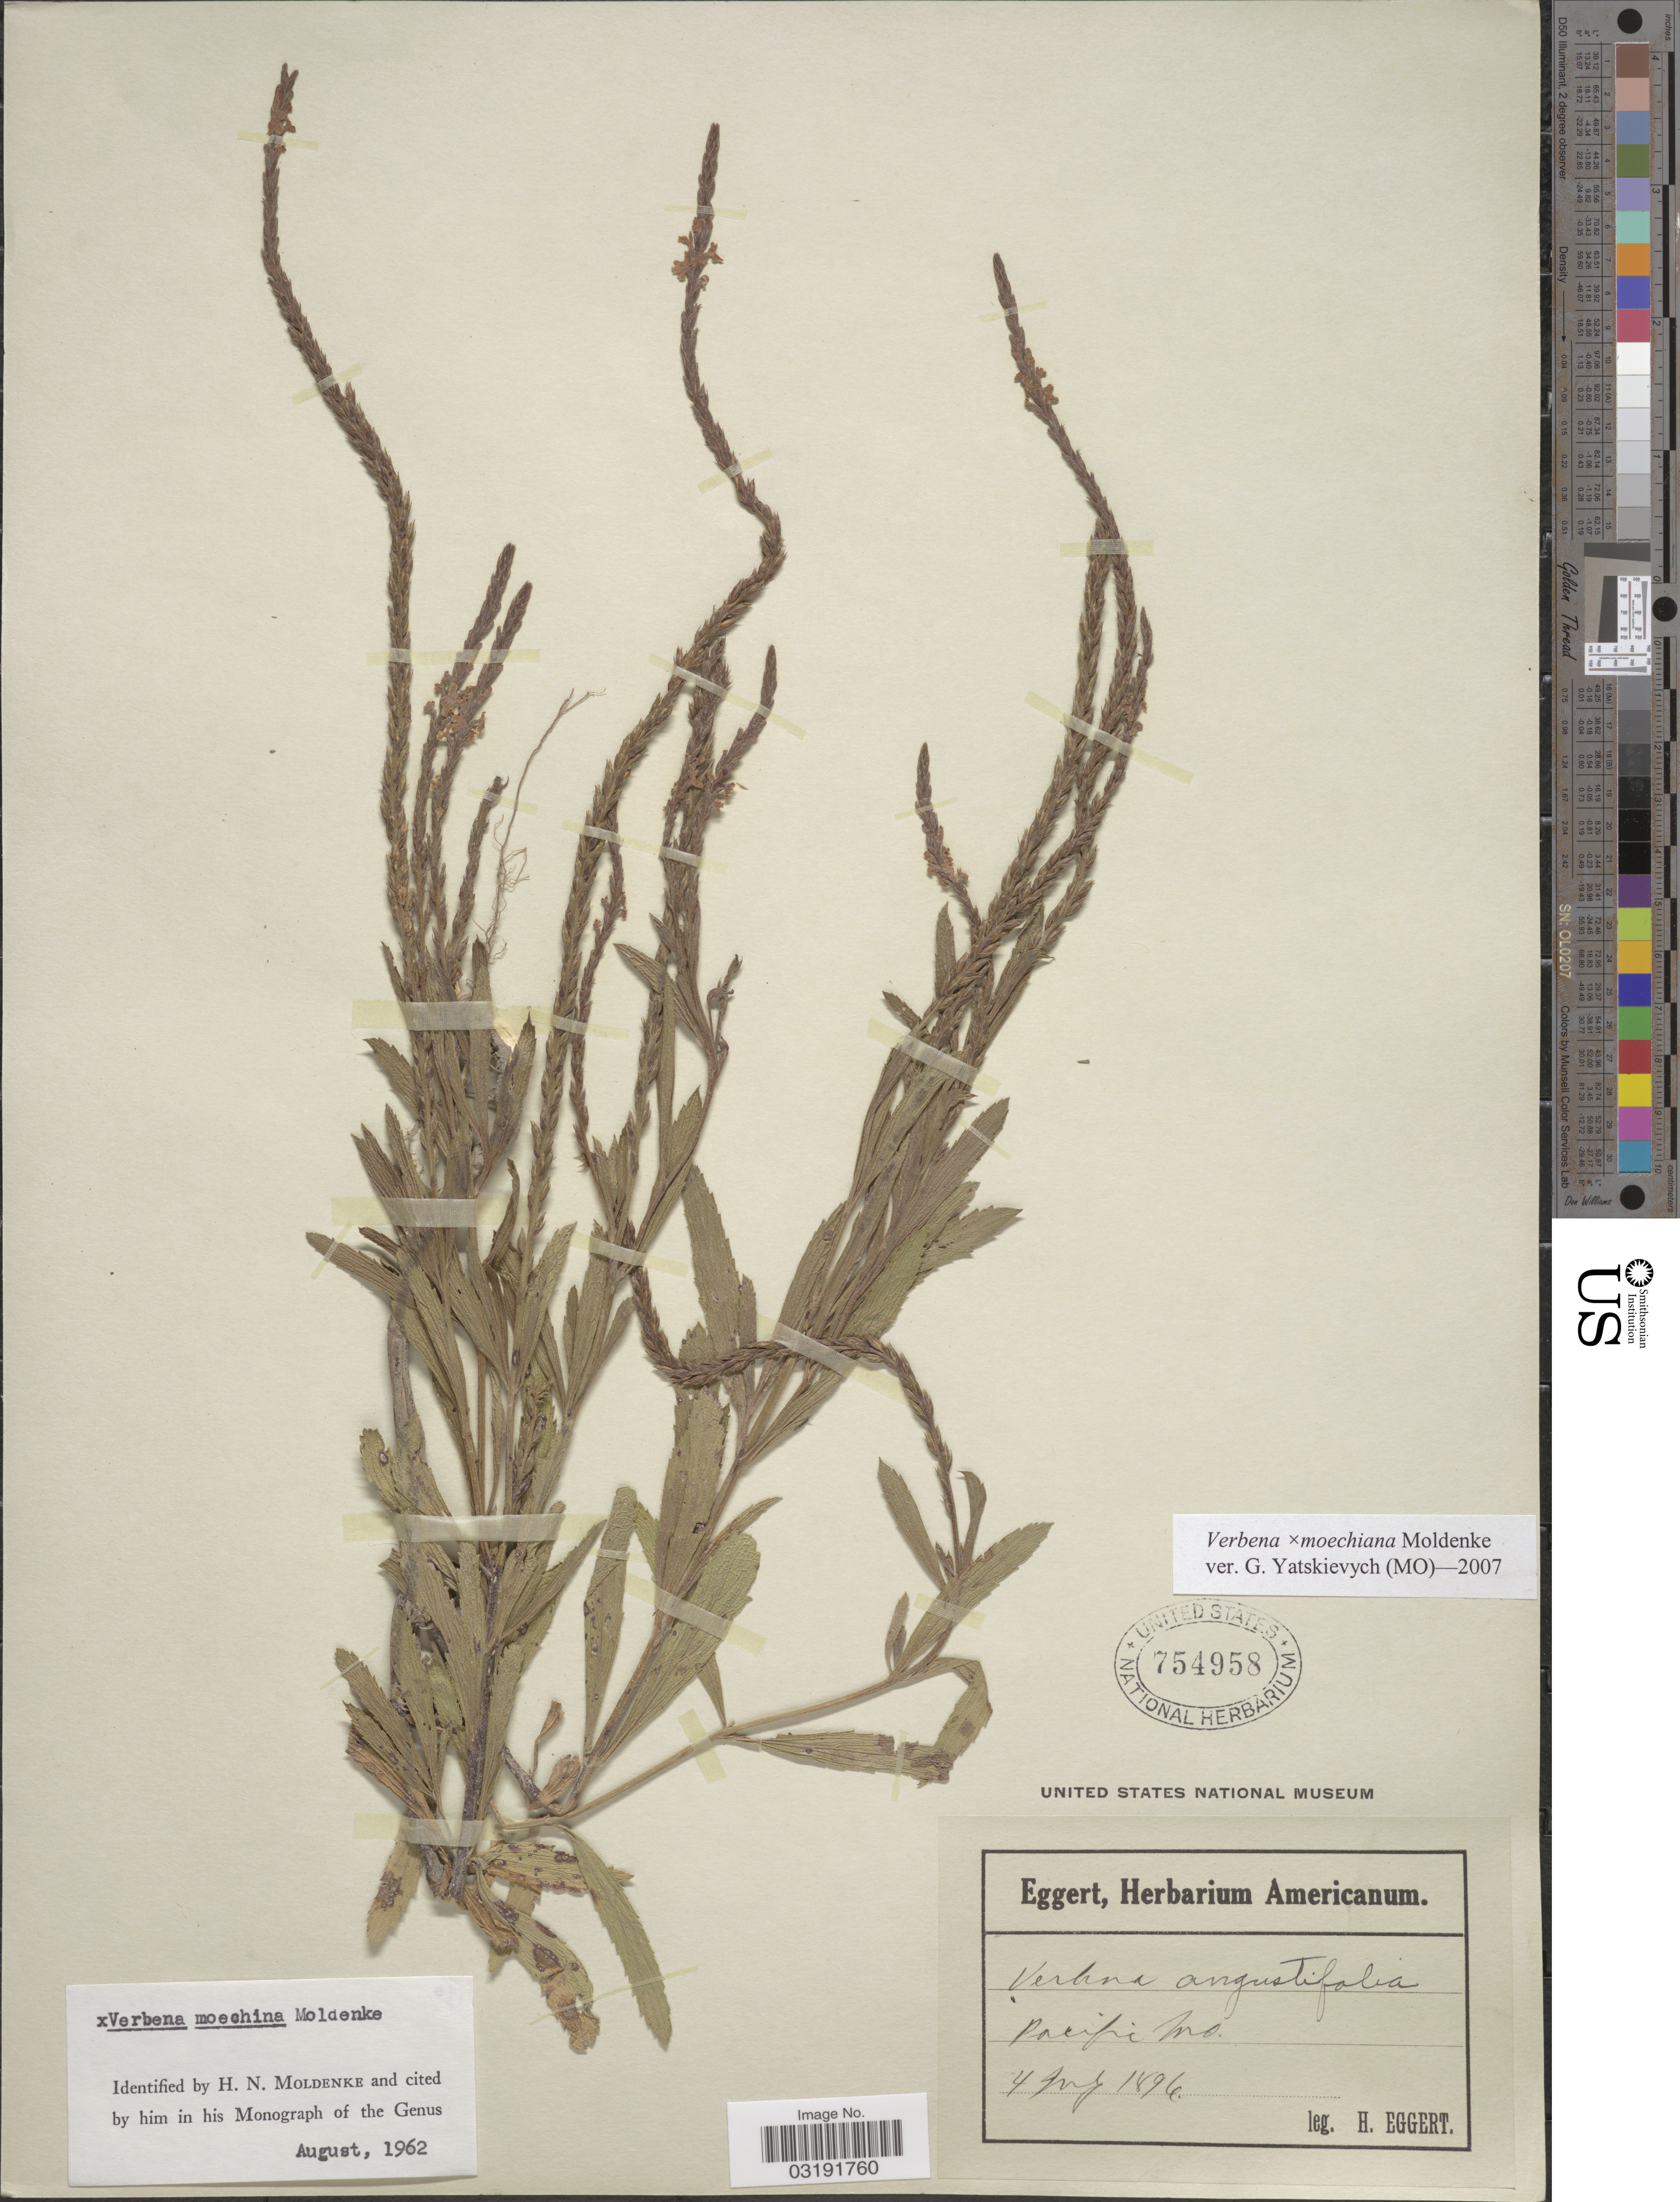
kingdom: Plantae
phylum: Tracheophyta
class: Magnoliopsida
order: Lamiales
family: Verbenaceae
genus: Verbena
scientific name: Verbena x moechina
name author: Moldenke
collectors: H. Eggert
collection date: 1896-07-04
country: United States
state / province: Missouri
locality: Pacific.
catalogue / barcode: US 754958